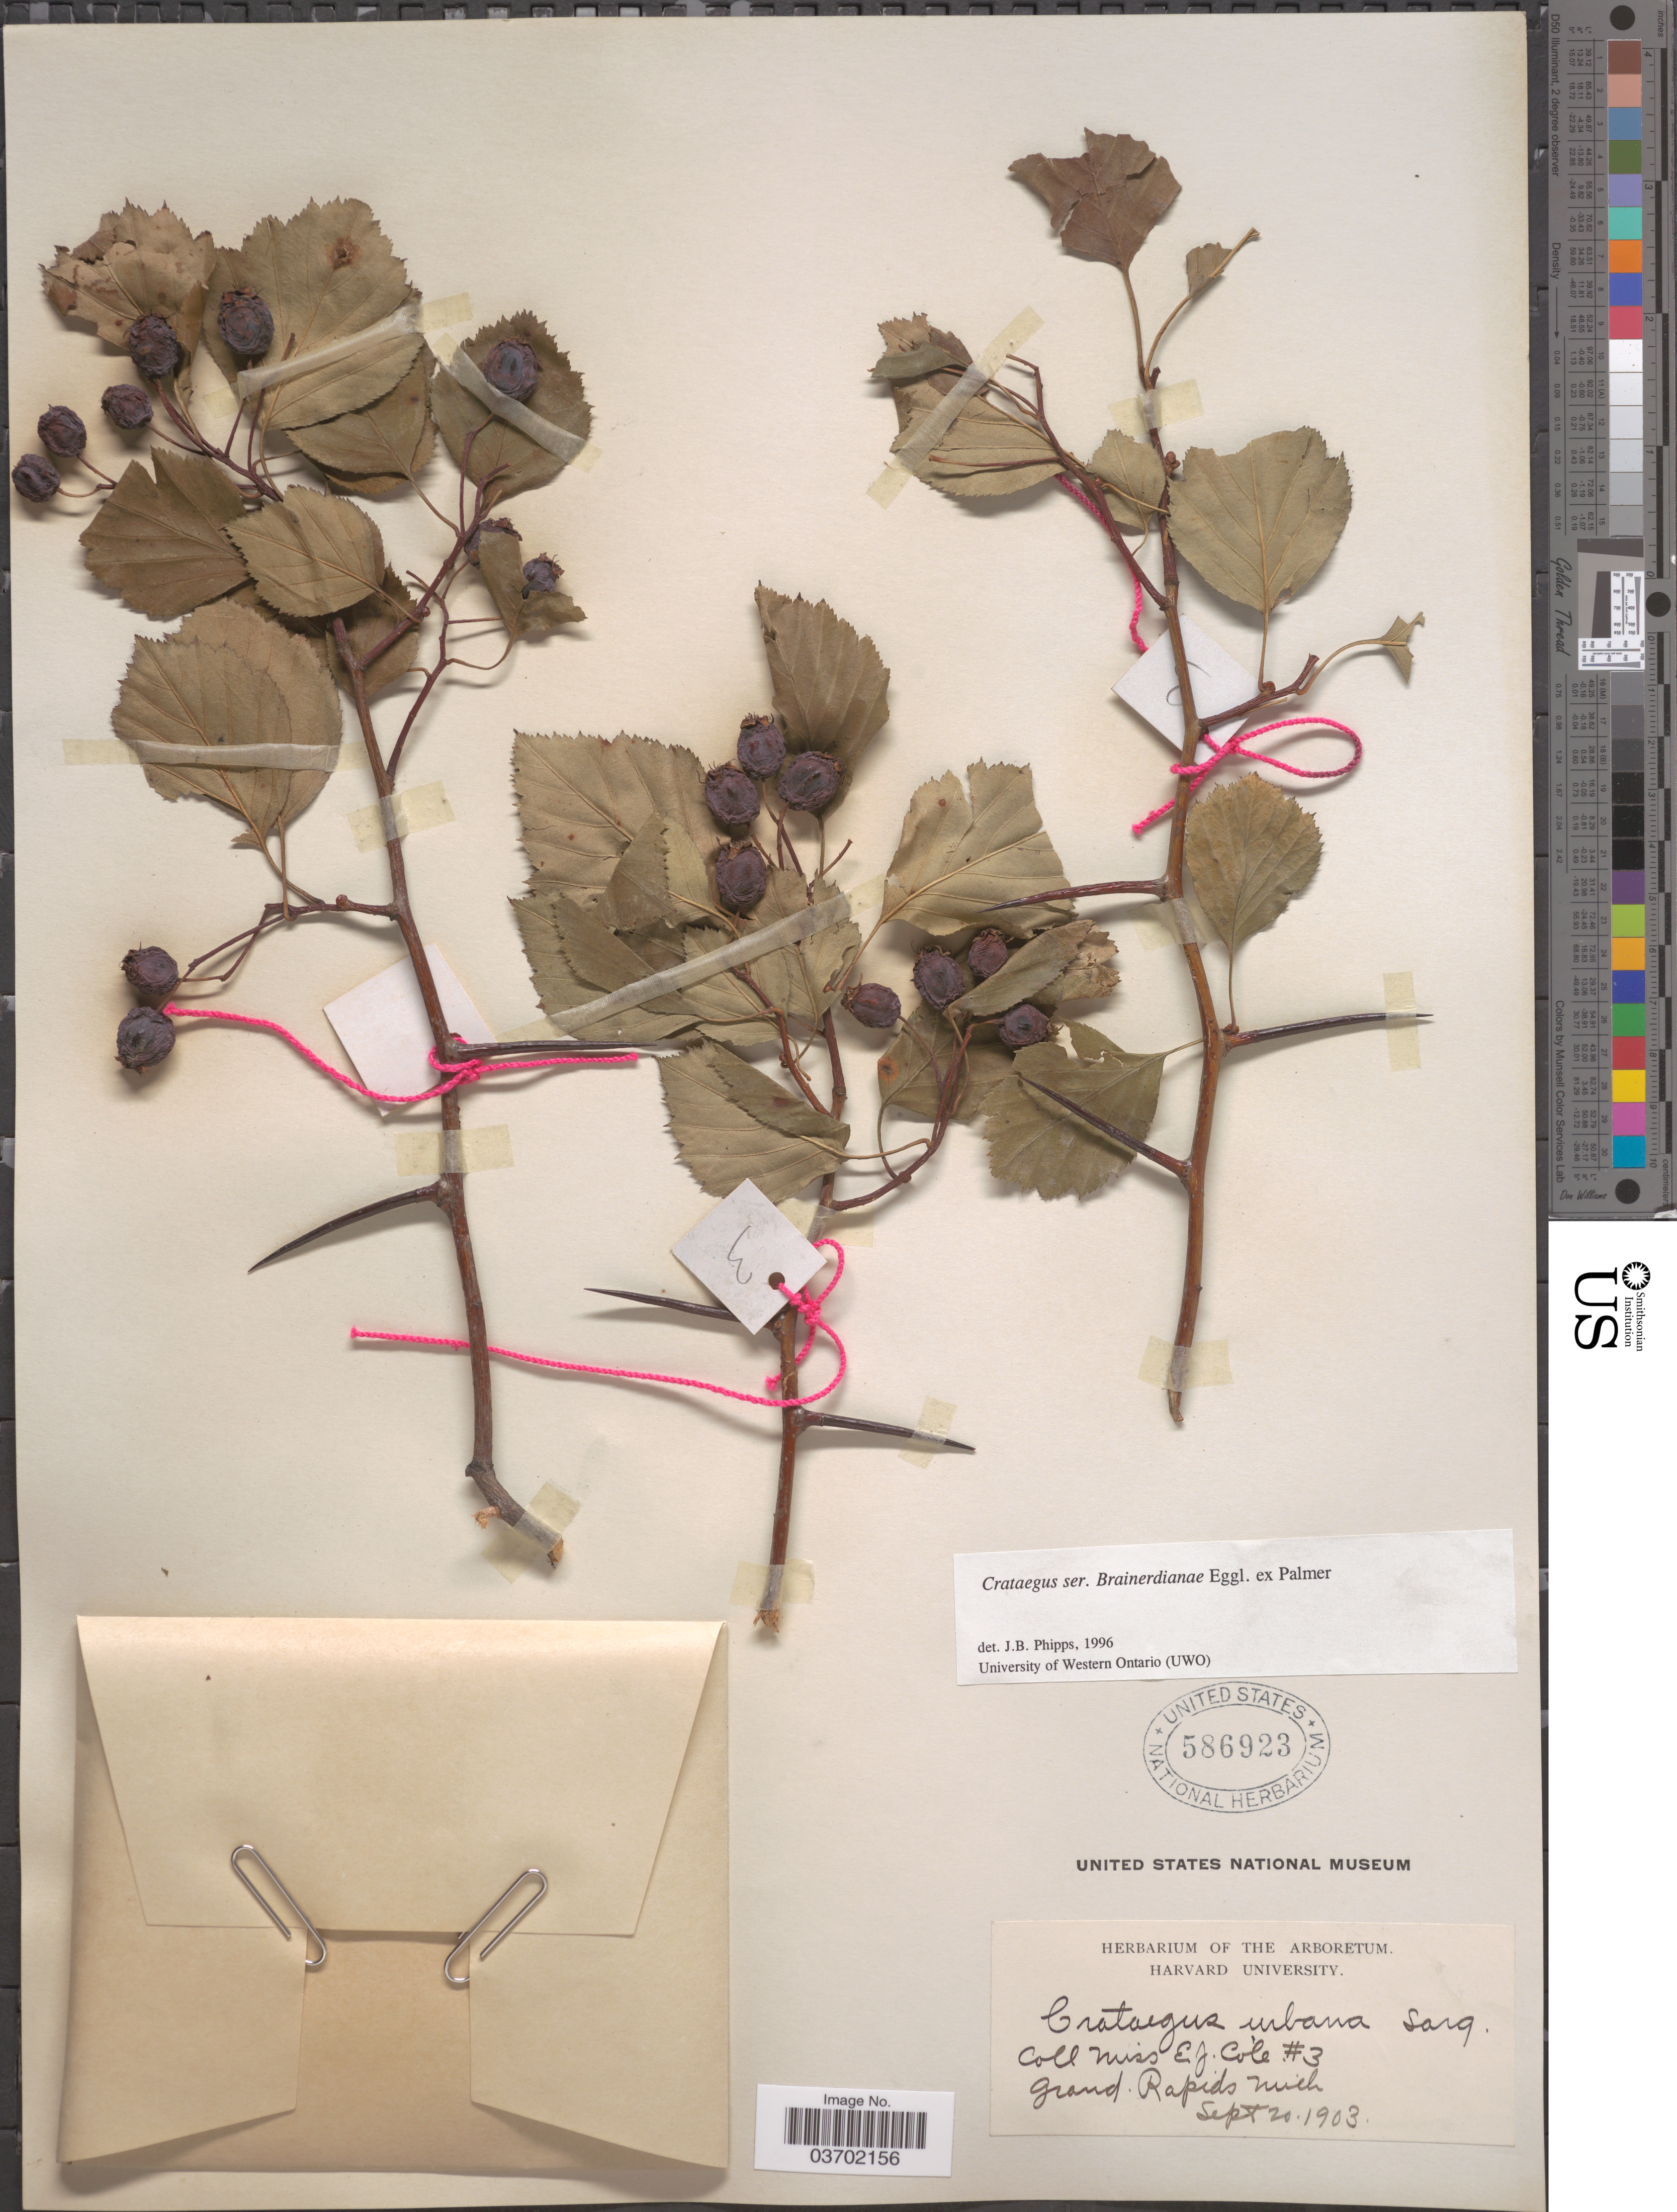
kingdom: Plantae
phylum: Tracheophyta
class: Magnoliopsida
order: Rosales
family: Rosaceae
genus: Crataegus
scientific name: Crataegus urbana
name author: Sarg.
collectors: E. Cole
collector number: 3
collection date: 1903-09-20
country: United States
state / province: Michigan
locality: Grand Rapids.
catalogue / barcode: US 586923